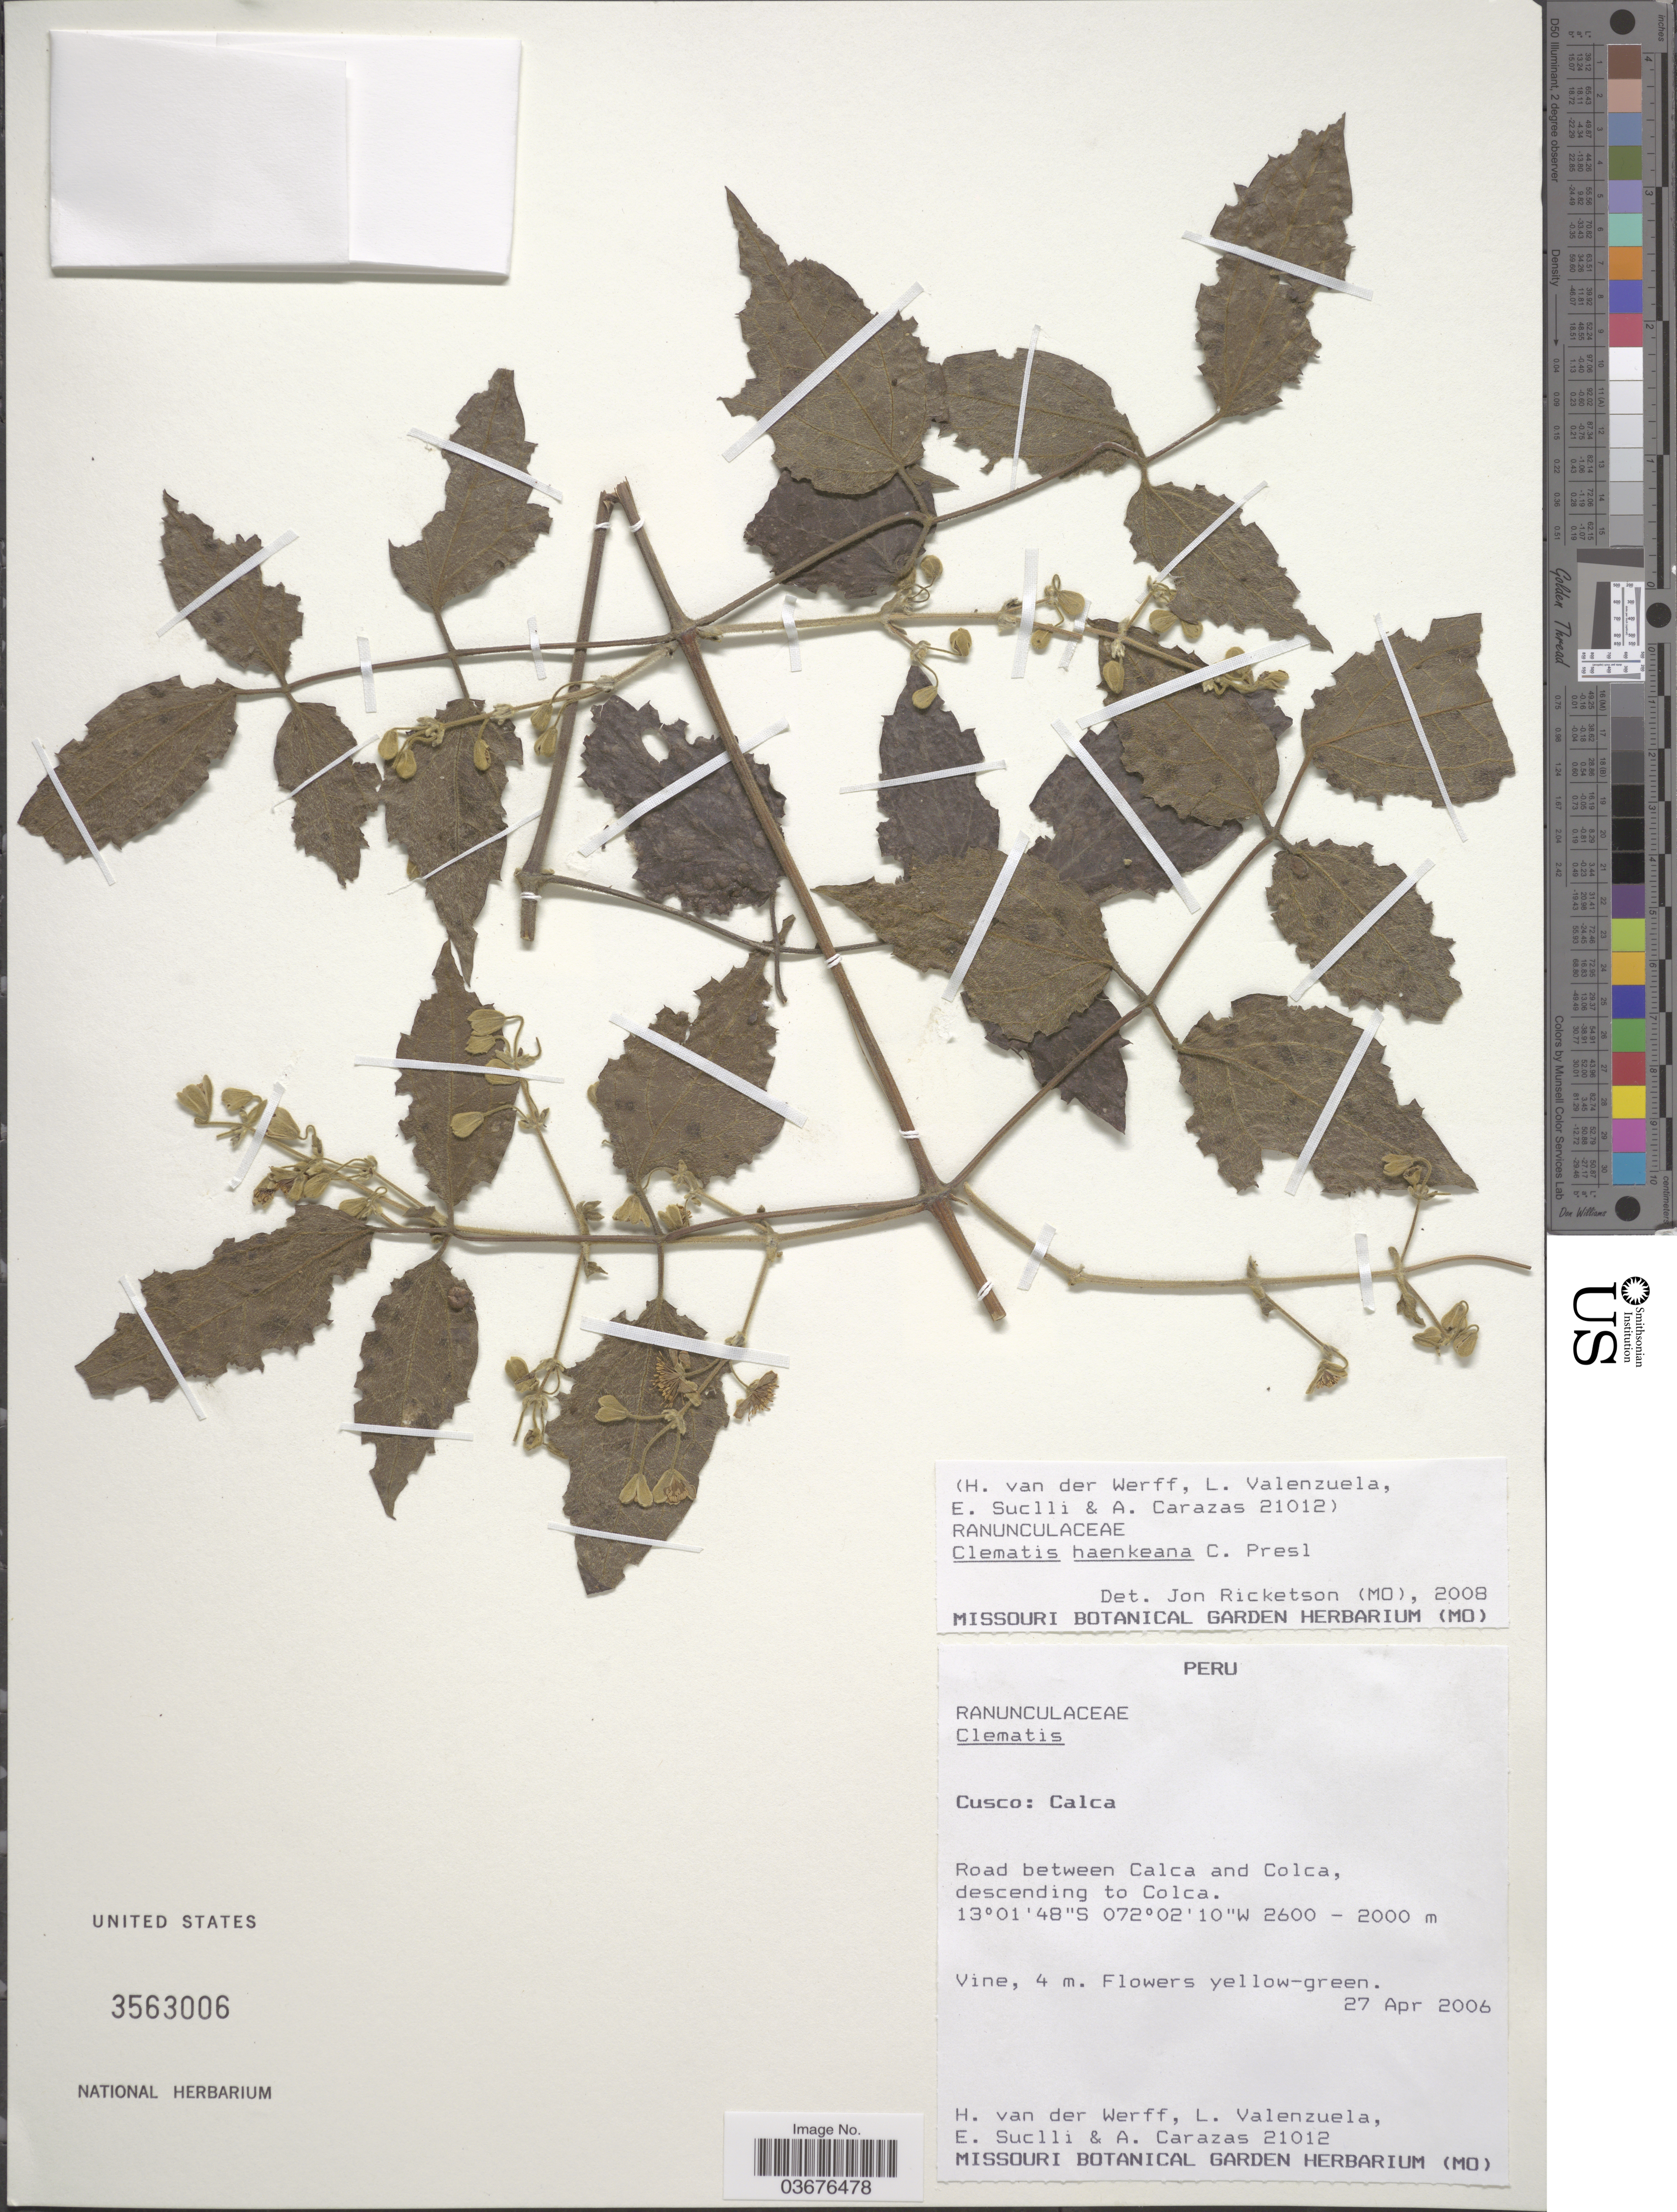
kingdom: Plantae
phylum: Tracheophyta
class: Magnoliopsida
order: Ranunculales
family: Ranunculaceae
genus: Clematis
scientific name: Clematis haenkeana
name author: C. Presl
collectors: H. van der Werff, L. Valenzuela, E. Suclli & A. Carazas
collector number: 21012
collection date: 2006-04-27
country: Peru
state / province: Cusco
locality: Calca. Road between Calca and Colca, descending to Colca.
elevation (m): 2000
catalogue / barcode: US 3563006